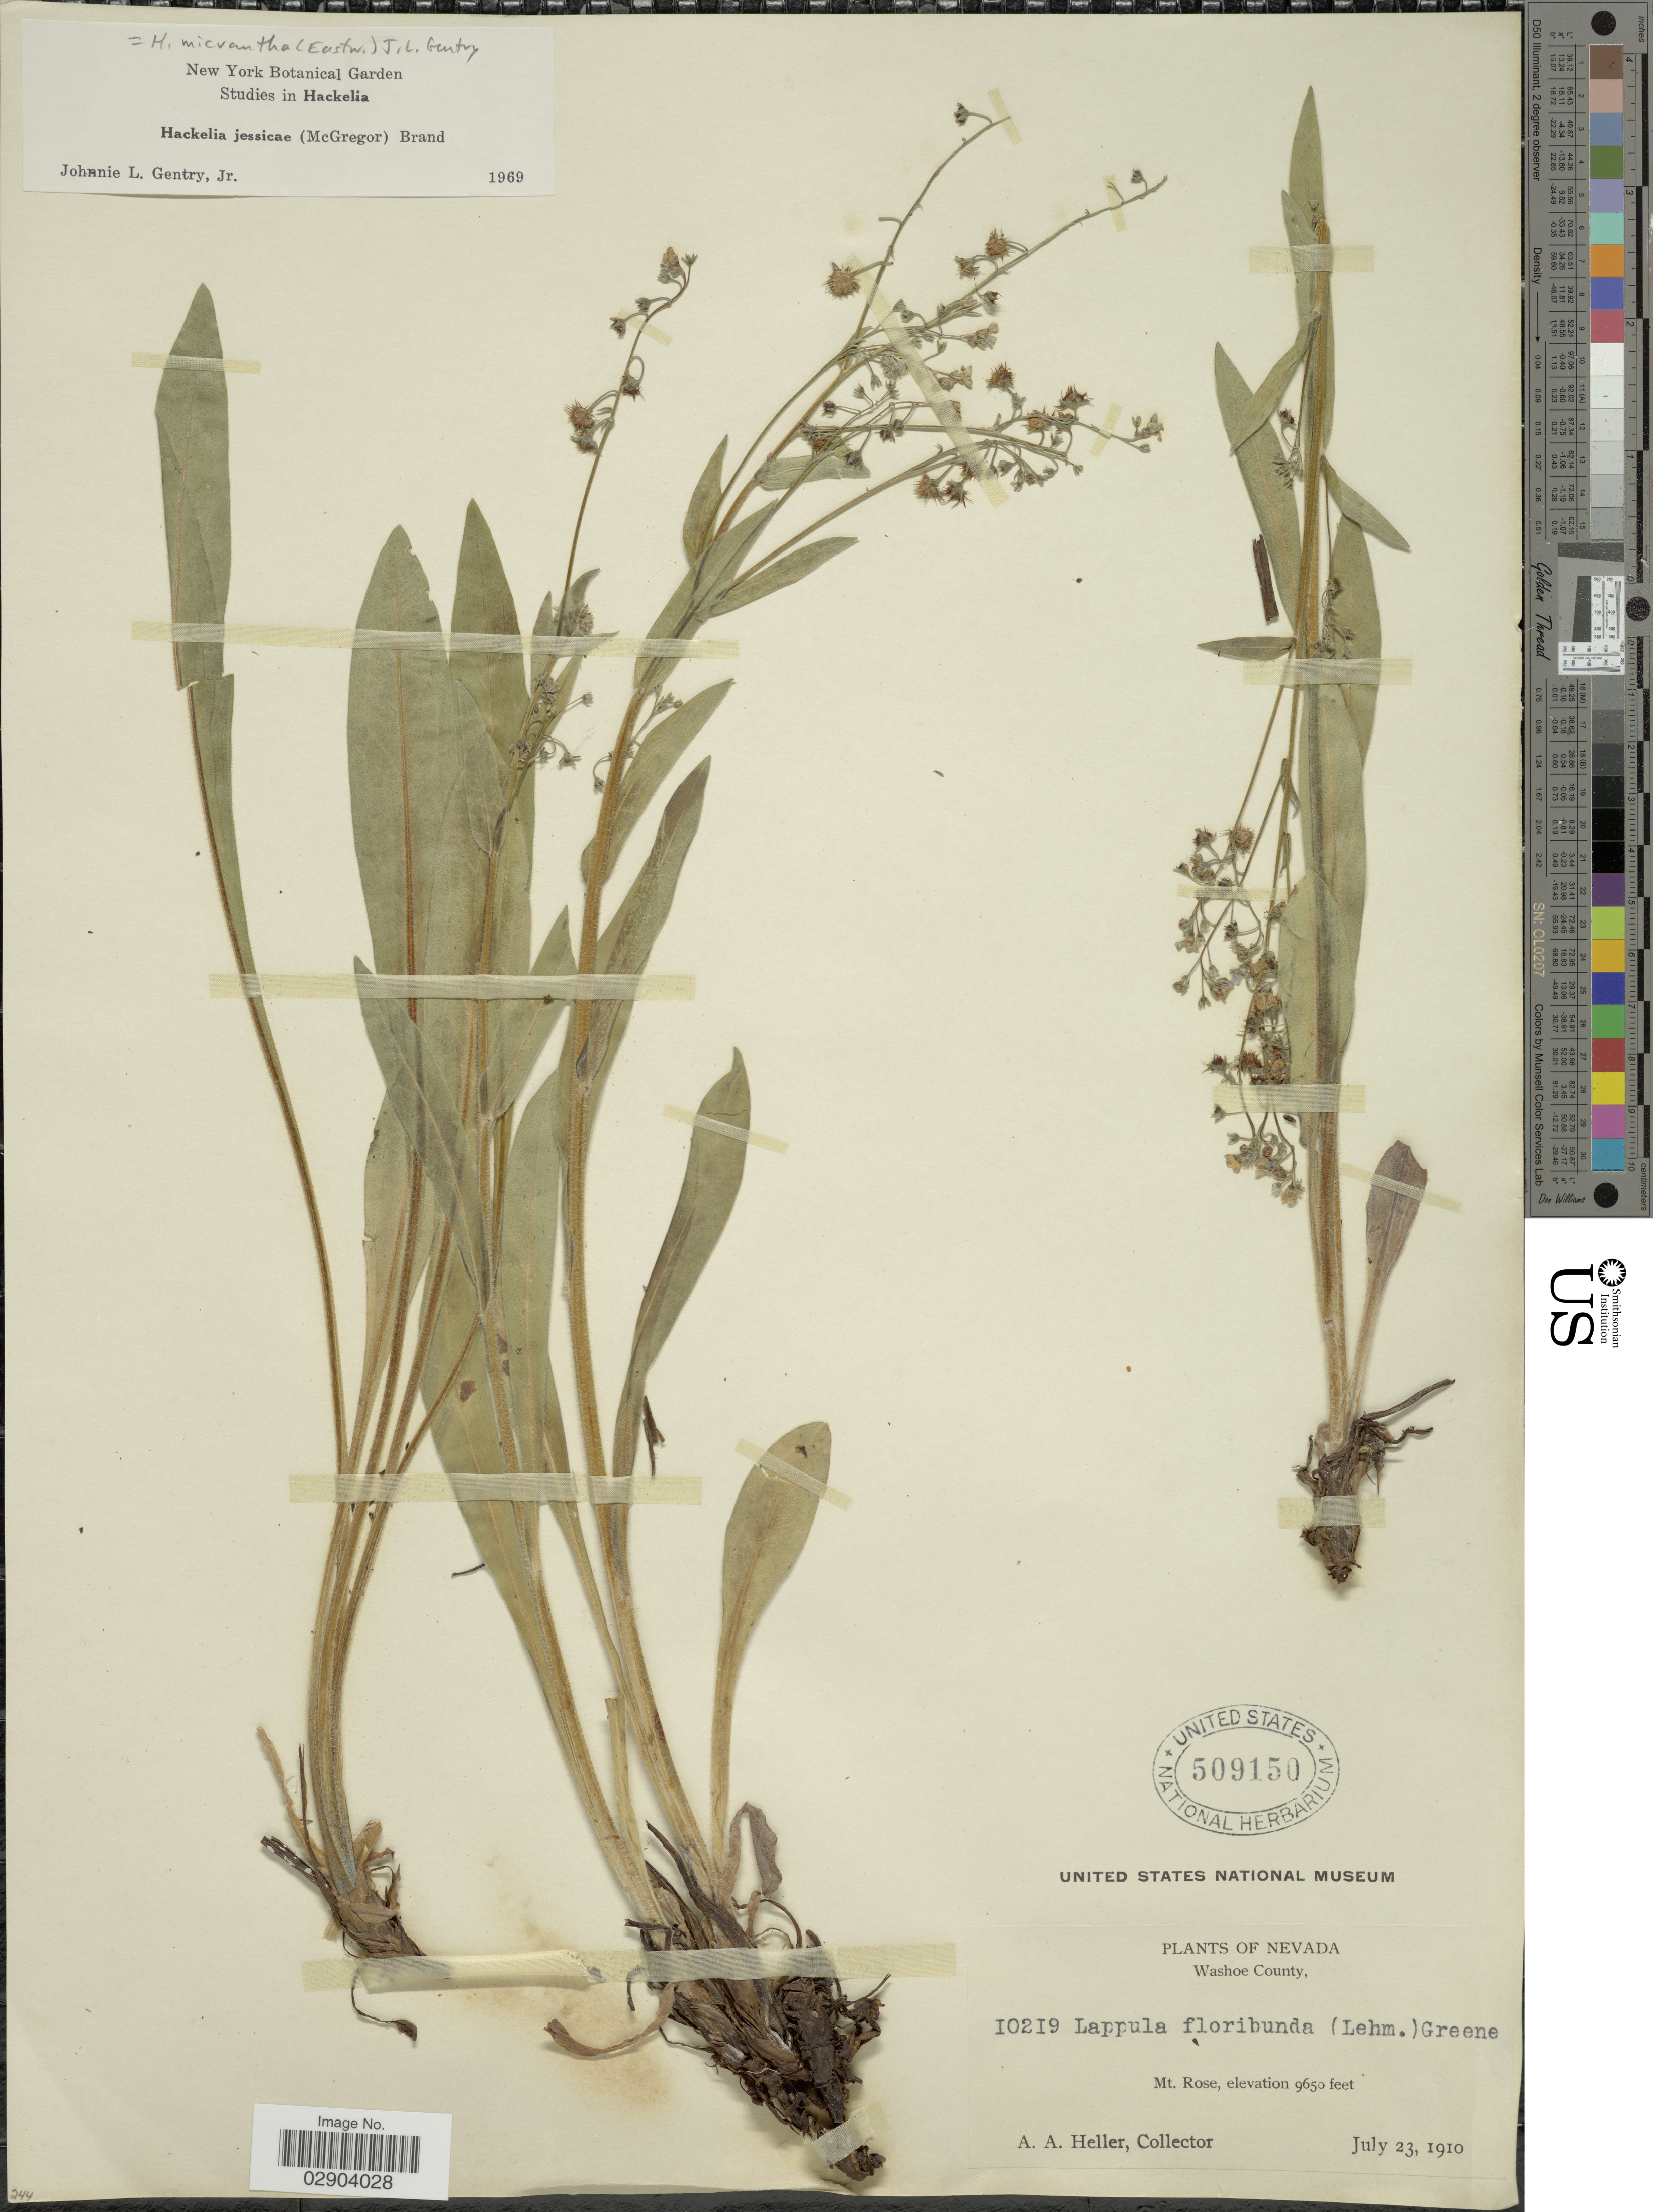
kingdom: Plantae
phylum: Tracheophyta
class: Magnoliopsida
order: Boraginales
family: Boraginaceae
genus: Hackelia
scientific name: Hackelia micrantha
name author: (Eastw.) J.L. Gentry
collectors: A. A. Heller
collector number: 10219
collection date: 1910-07-23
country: United States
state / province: Nevada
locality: Washoe County. Mt. Rose.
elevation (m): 2941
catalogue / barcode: US 509150